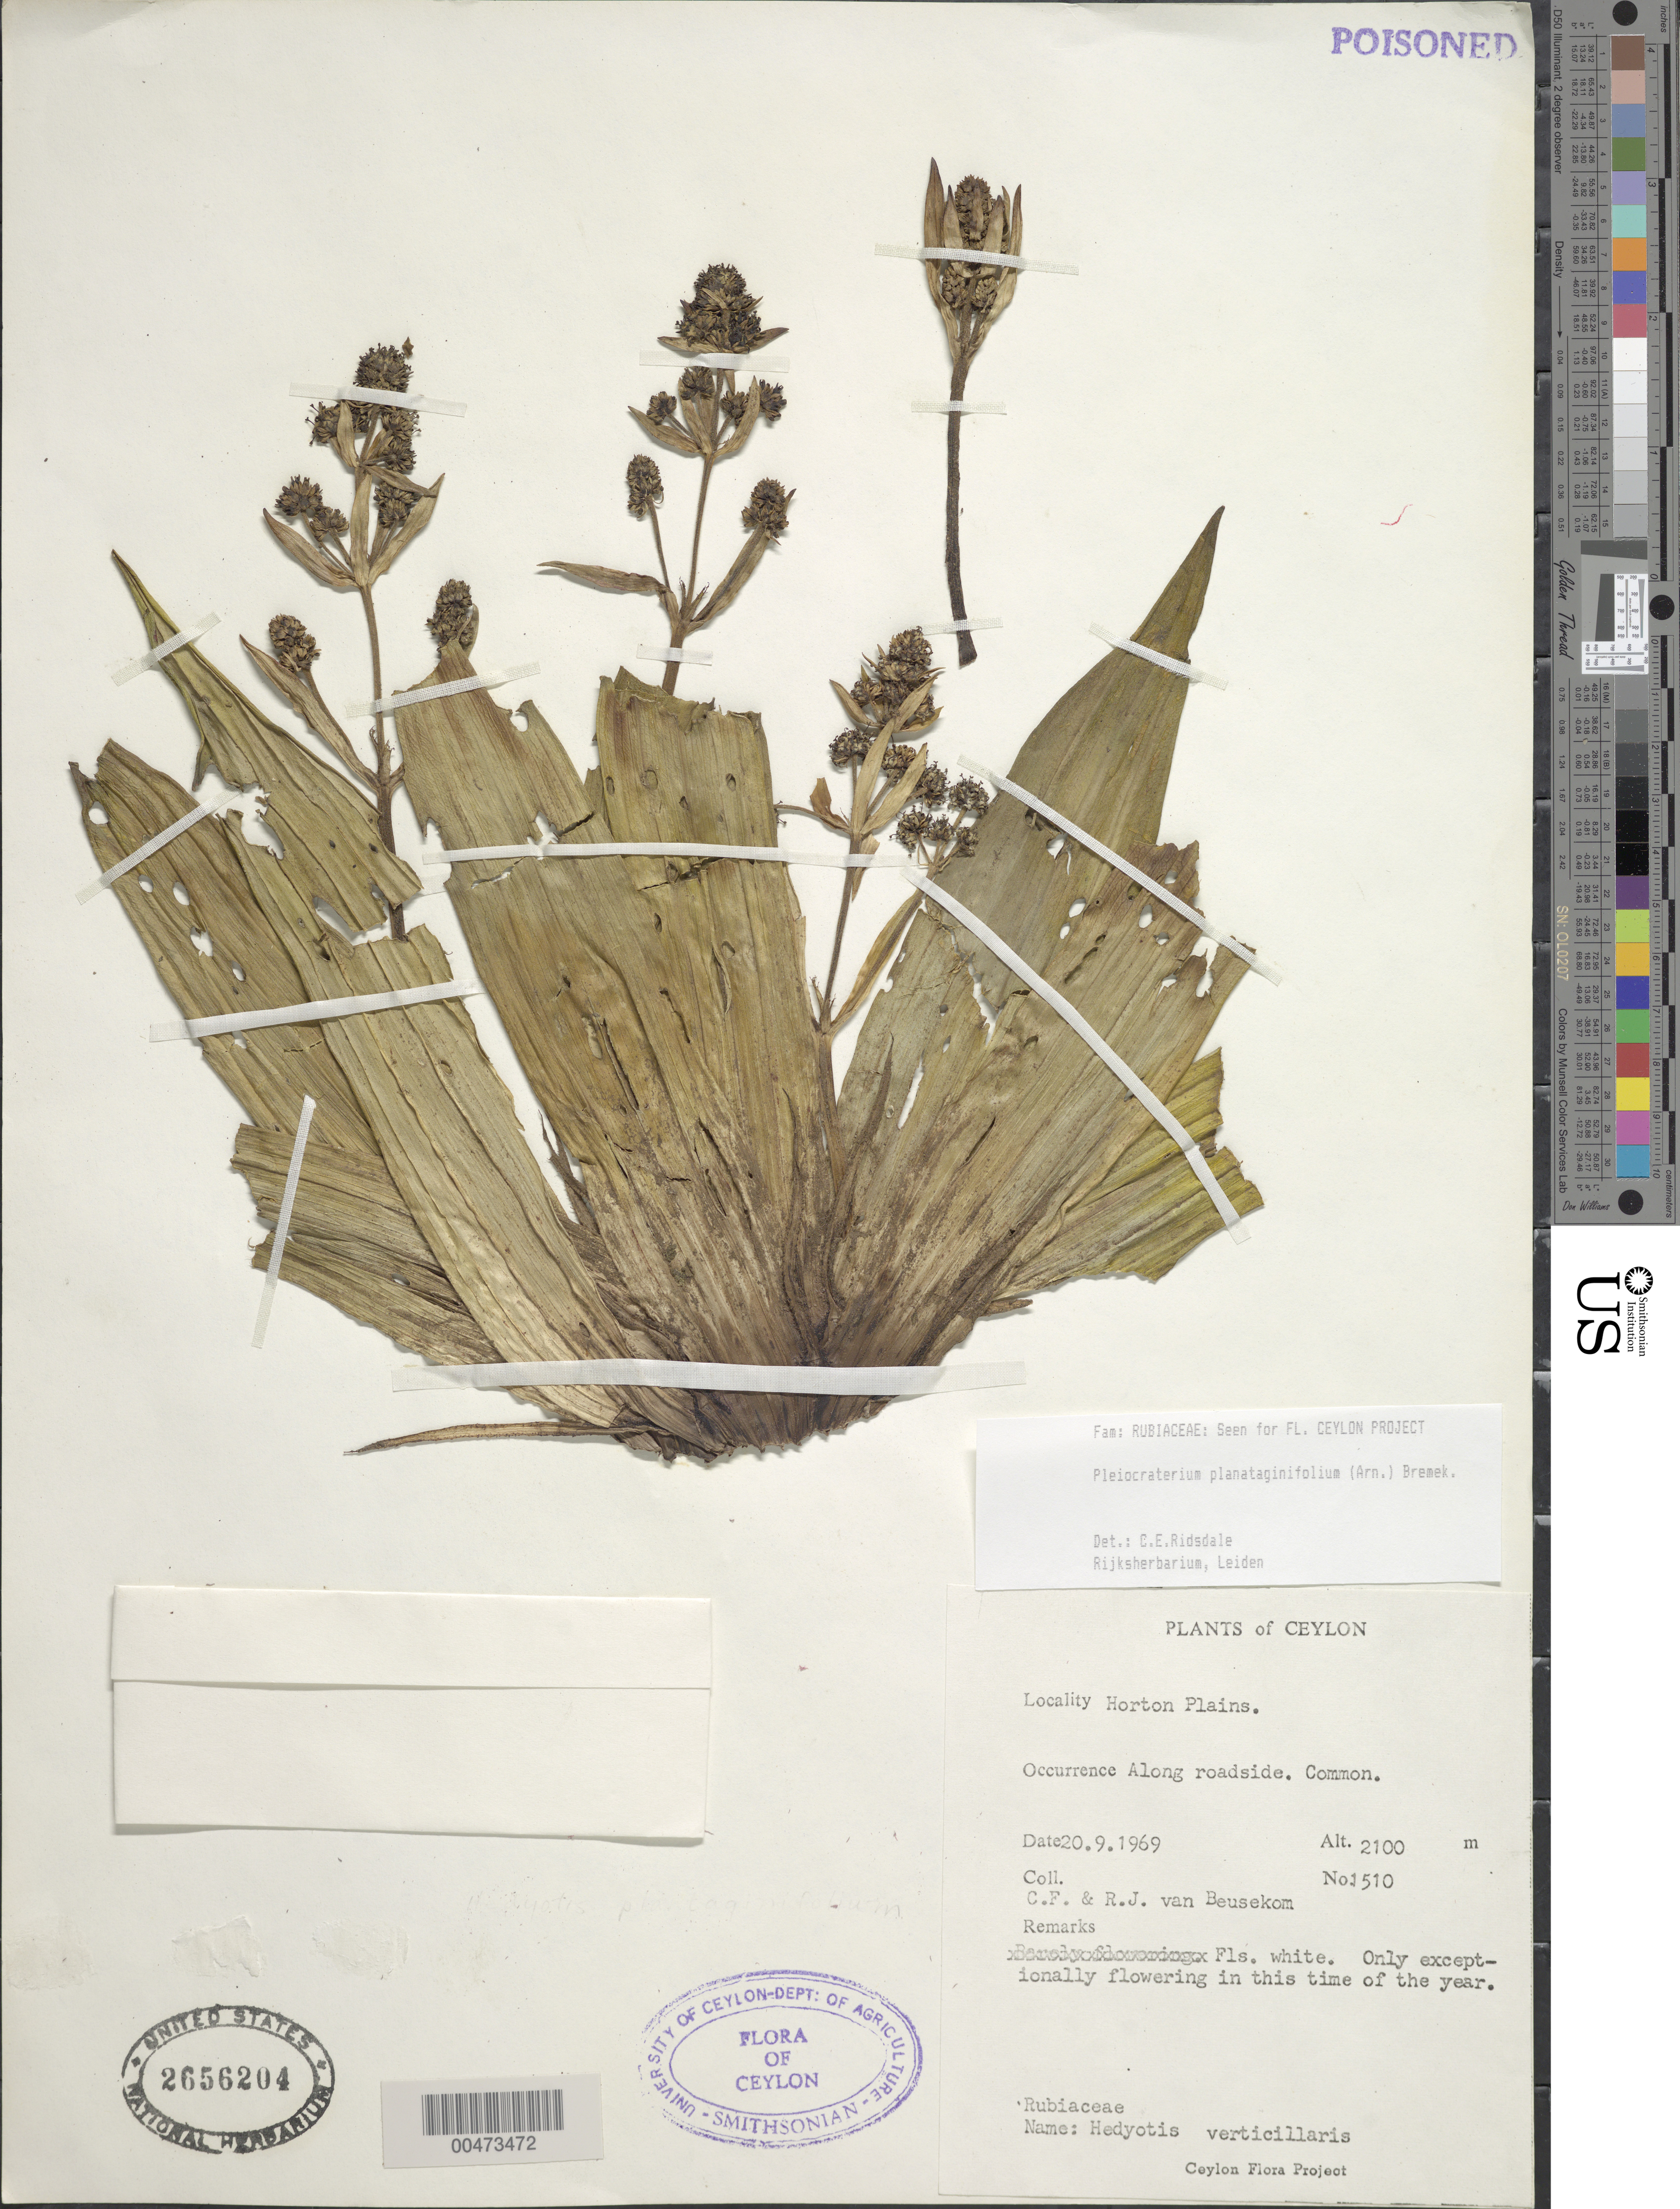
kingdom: Plantae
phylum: Tracheophyta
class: Magnoliopsida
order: Gentianales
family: Rubiaceae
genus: Pleiocraterium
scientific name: Pleiocraterium planataginifolium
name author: (Arn.) Bremek.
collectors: C. F. Beusekom & R. Beusekom-Osinga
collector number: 1510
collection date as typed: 20 Sep 1969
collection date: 1969-09-20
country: Sri Lanka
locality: Horton Plains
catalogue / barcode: US 2656204